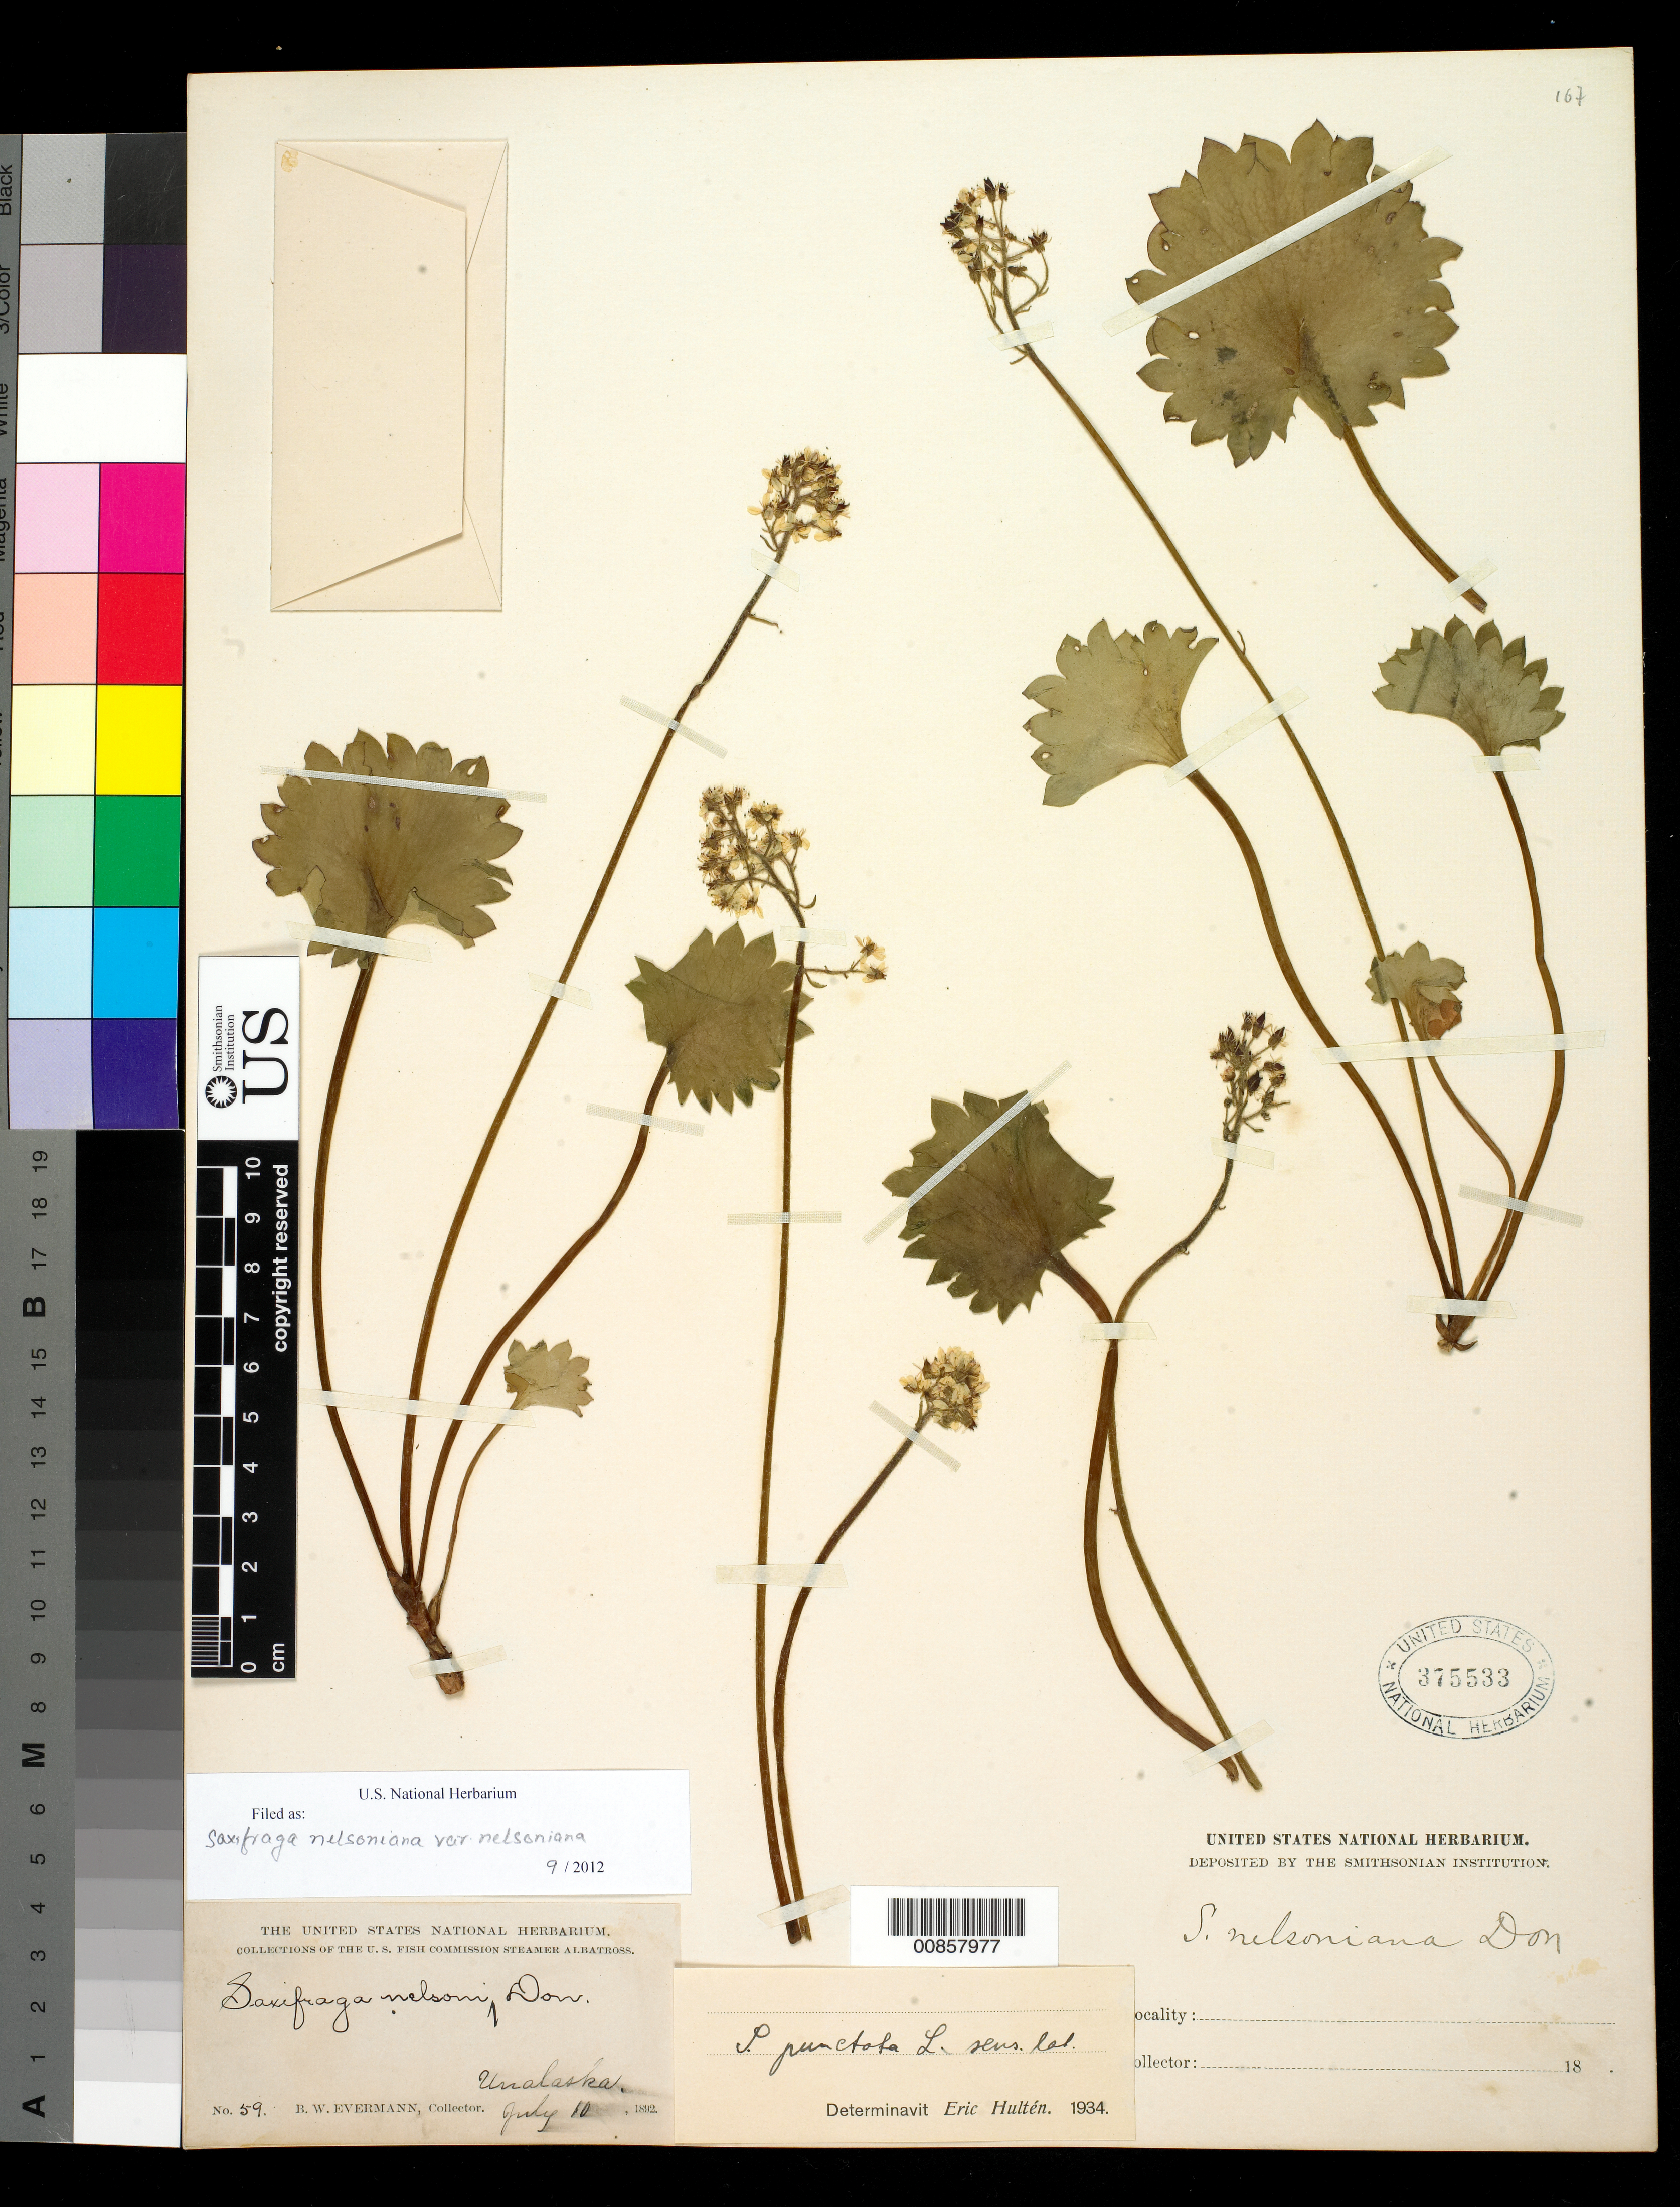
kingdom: Plantae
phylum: Tracheophyta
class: Magnoliopsida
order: Saxifragales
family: Saxifragaceae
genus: Micranthes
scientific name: Micranthes nelsoniana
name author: (D. Don) Small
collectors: B. W. Evermann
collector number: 59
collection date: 1892-07-10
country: United States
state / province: Alaska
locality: Unalaska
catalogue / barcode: US 375533